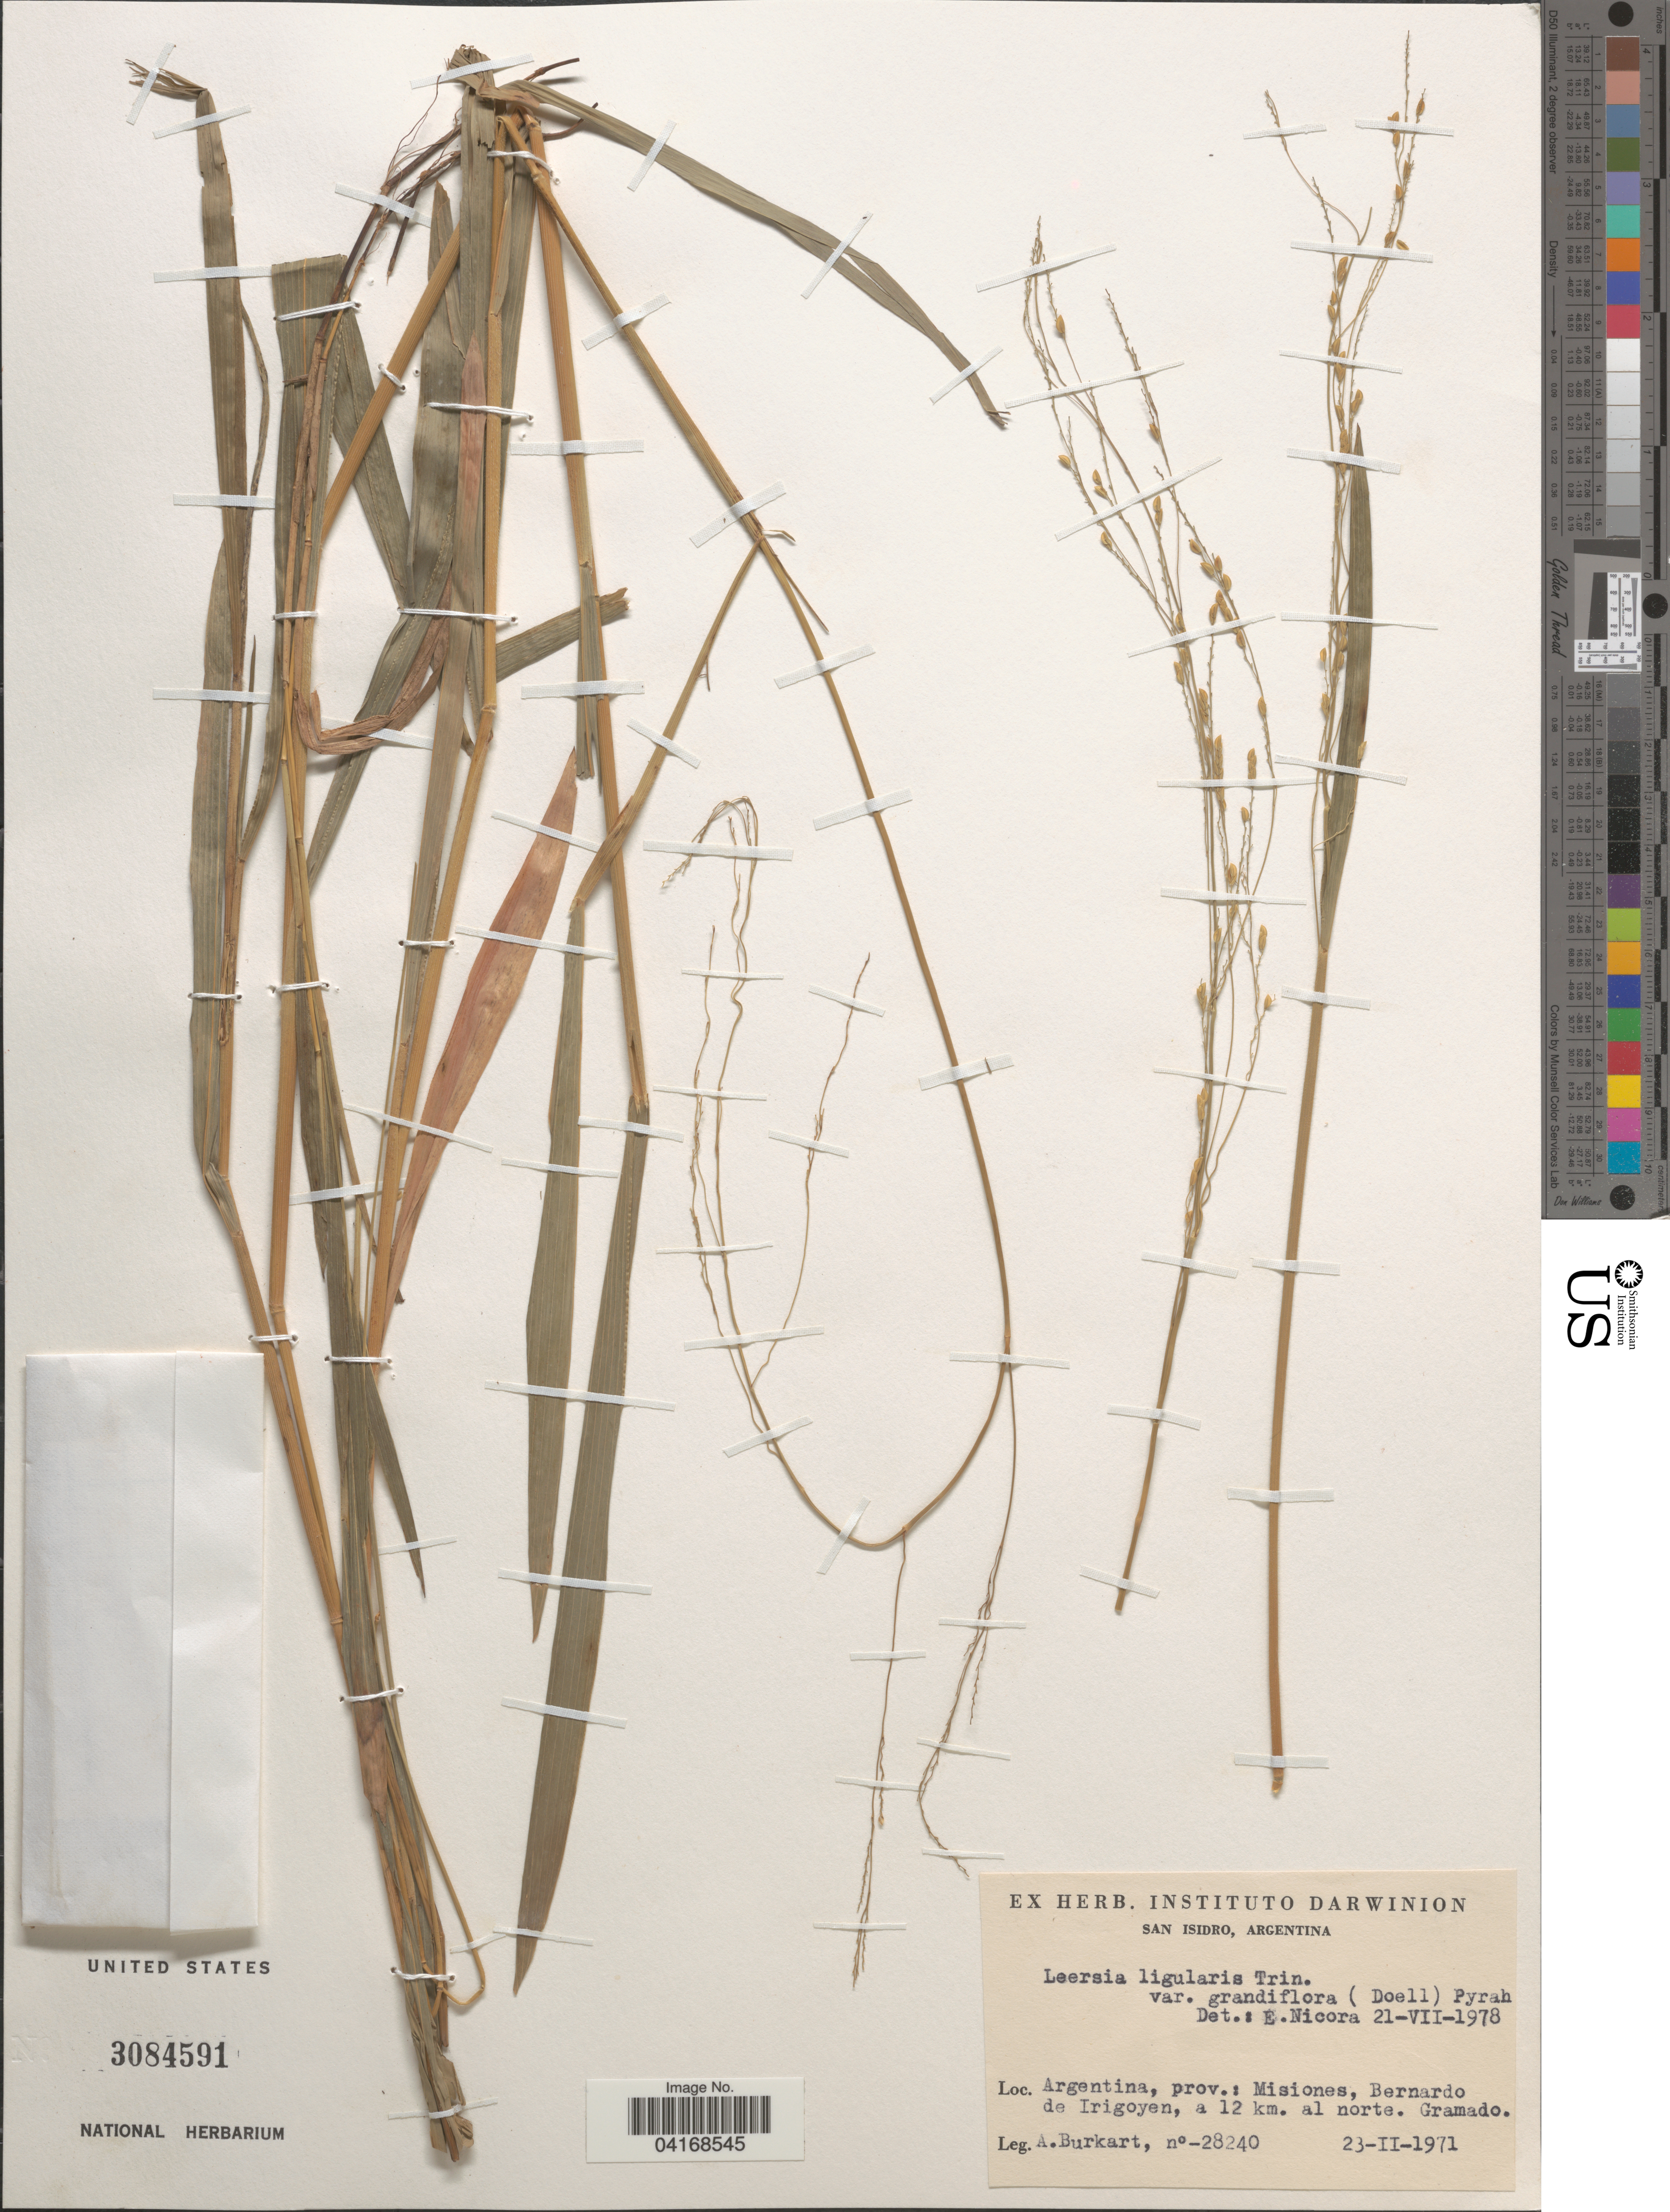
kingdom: Plantae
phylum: Tracheophyta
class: Liliopsida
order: Poales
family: Poaceae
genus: Leersia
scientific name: Leersia ligularis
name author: Trin.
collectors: A. E. Burkart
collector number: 28240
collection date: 1971-02-23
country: Argentina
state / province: Misiones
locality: Bernardo de Irigoyen, a 12 km. al norte. Gramado.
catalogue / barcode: US 3084591